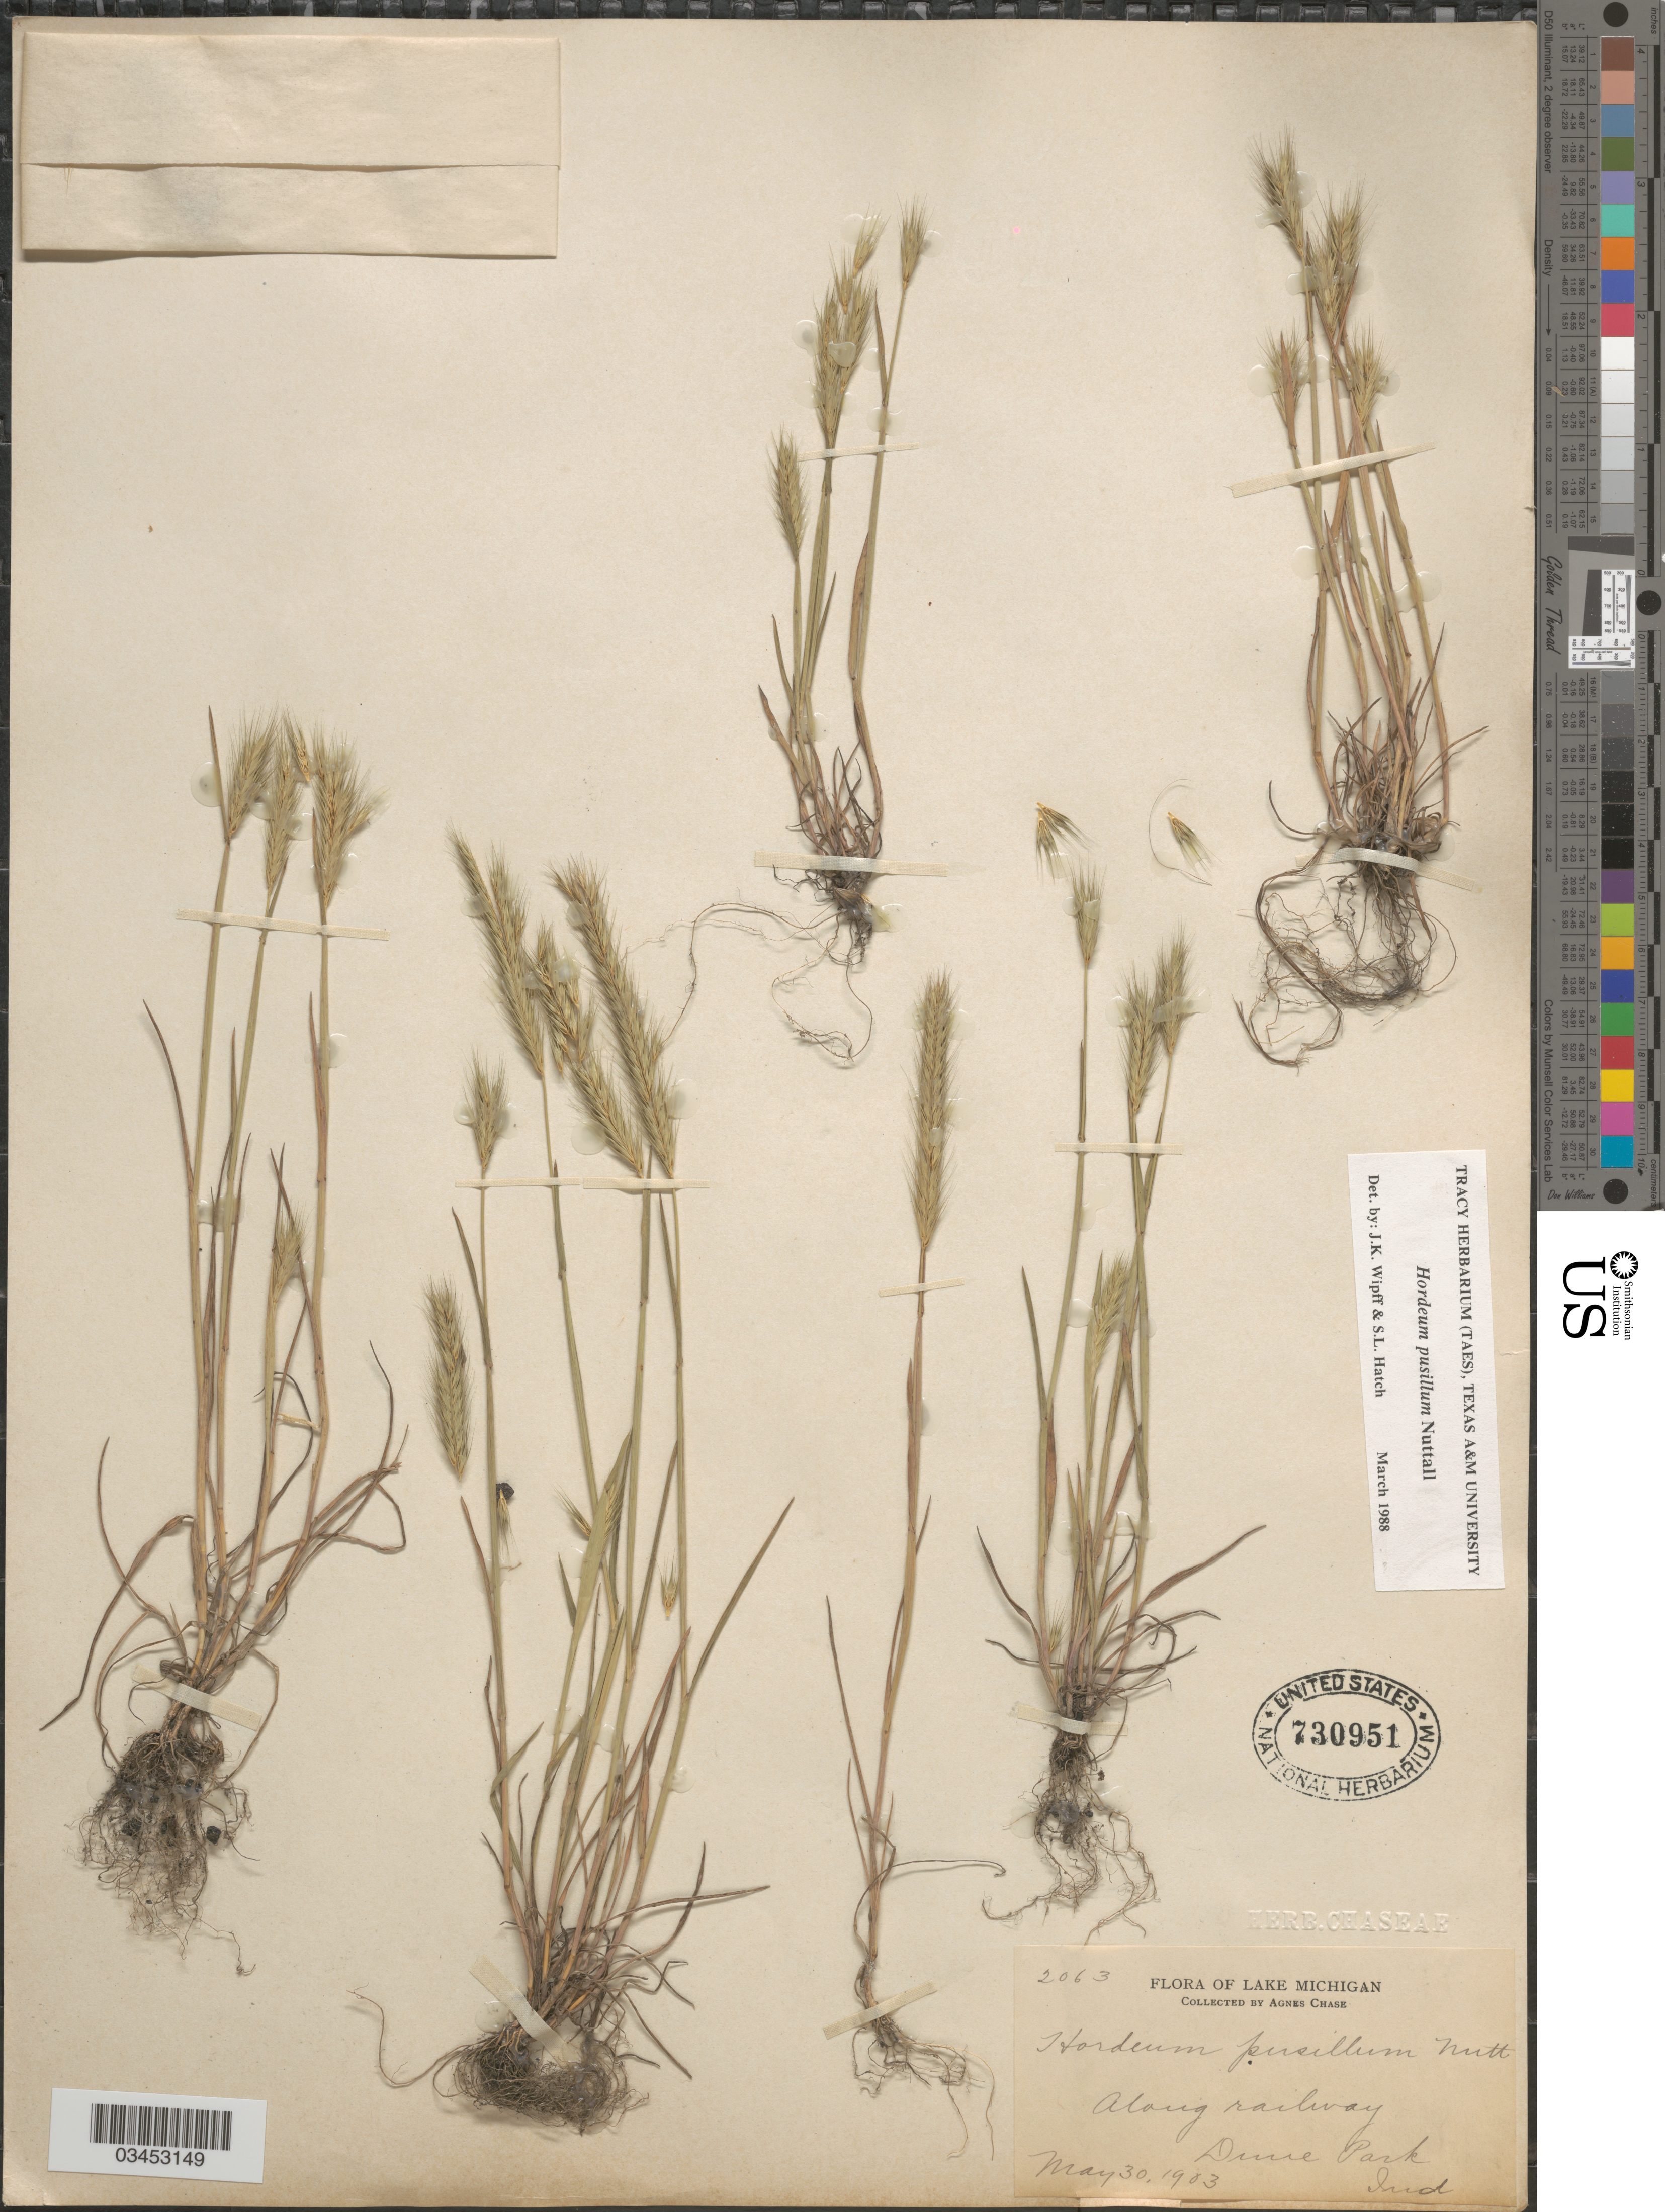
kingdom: Plantae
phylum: Tracheophyta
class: Liliopsida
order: Poales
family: Poaceae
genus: Hordeum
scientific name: Hordeum pusillum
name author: Nutt.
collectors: A. Chase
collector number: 2063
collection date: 1903-05-30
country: United States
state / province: Indiana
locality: Lake Michigan. Along railway. Dune Park.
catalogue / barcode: US 730951